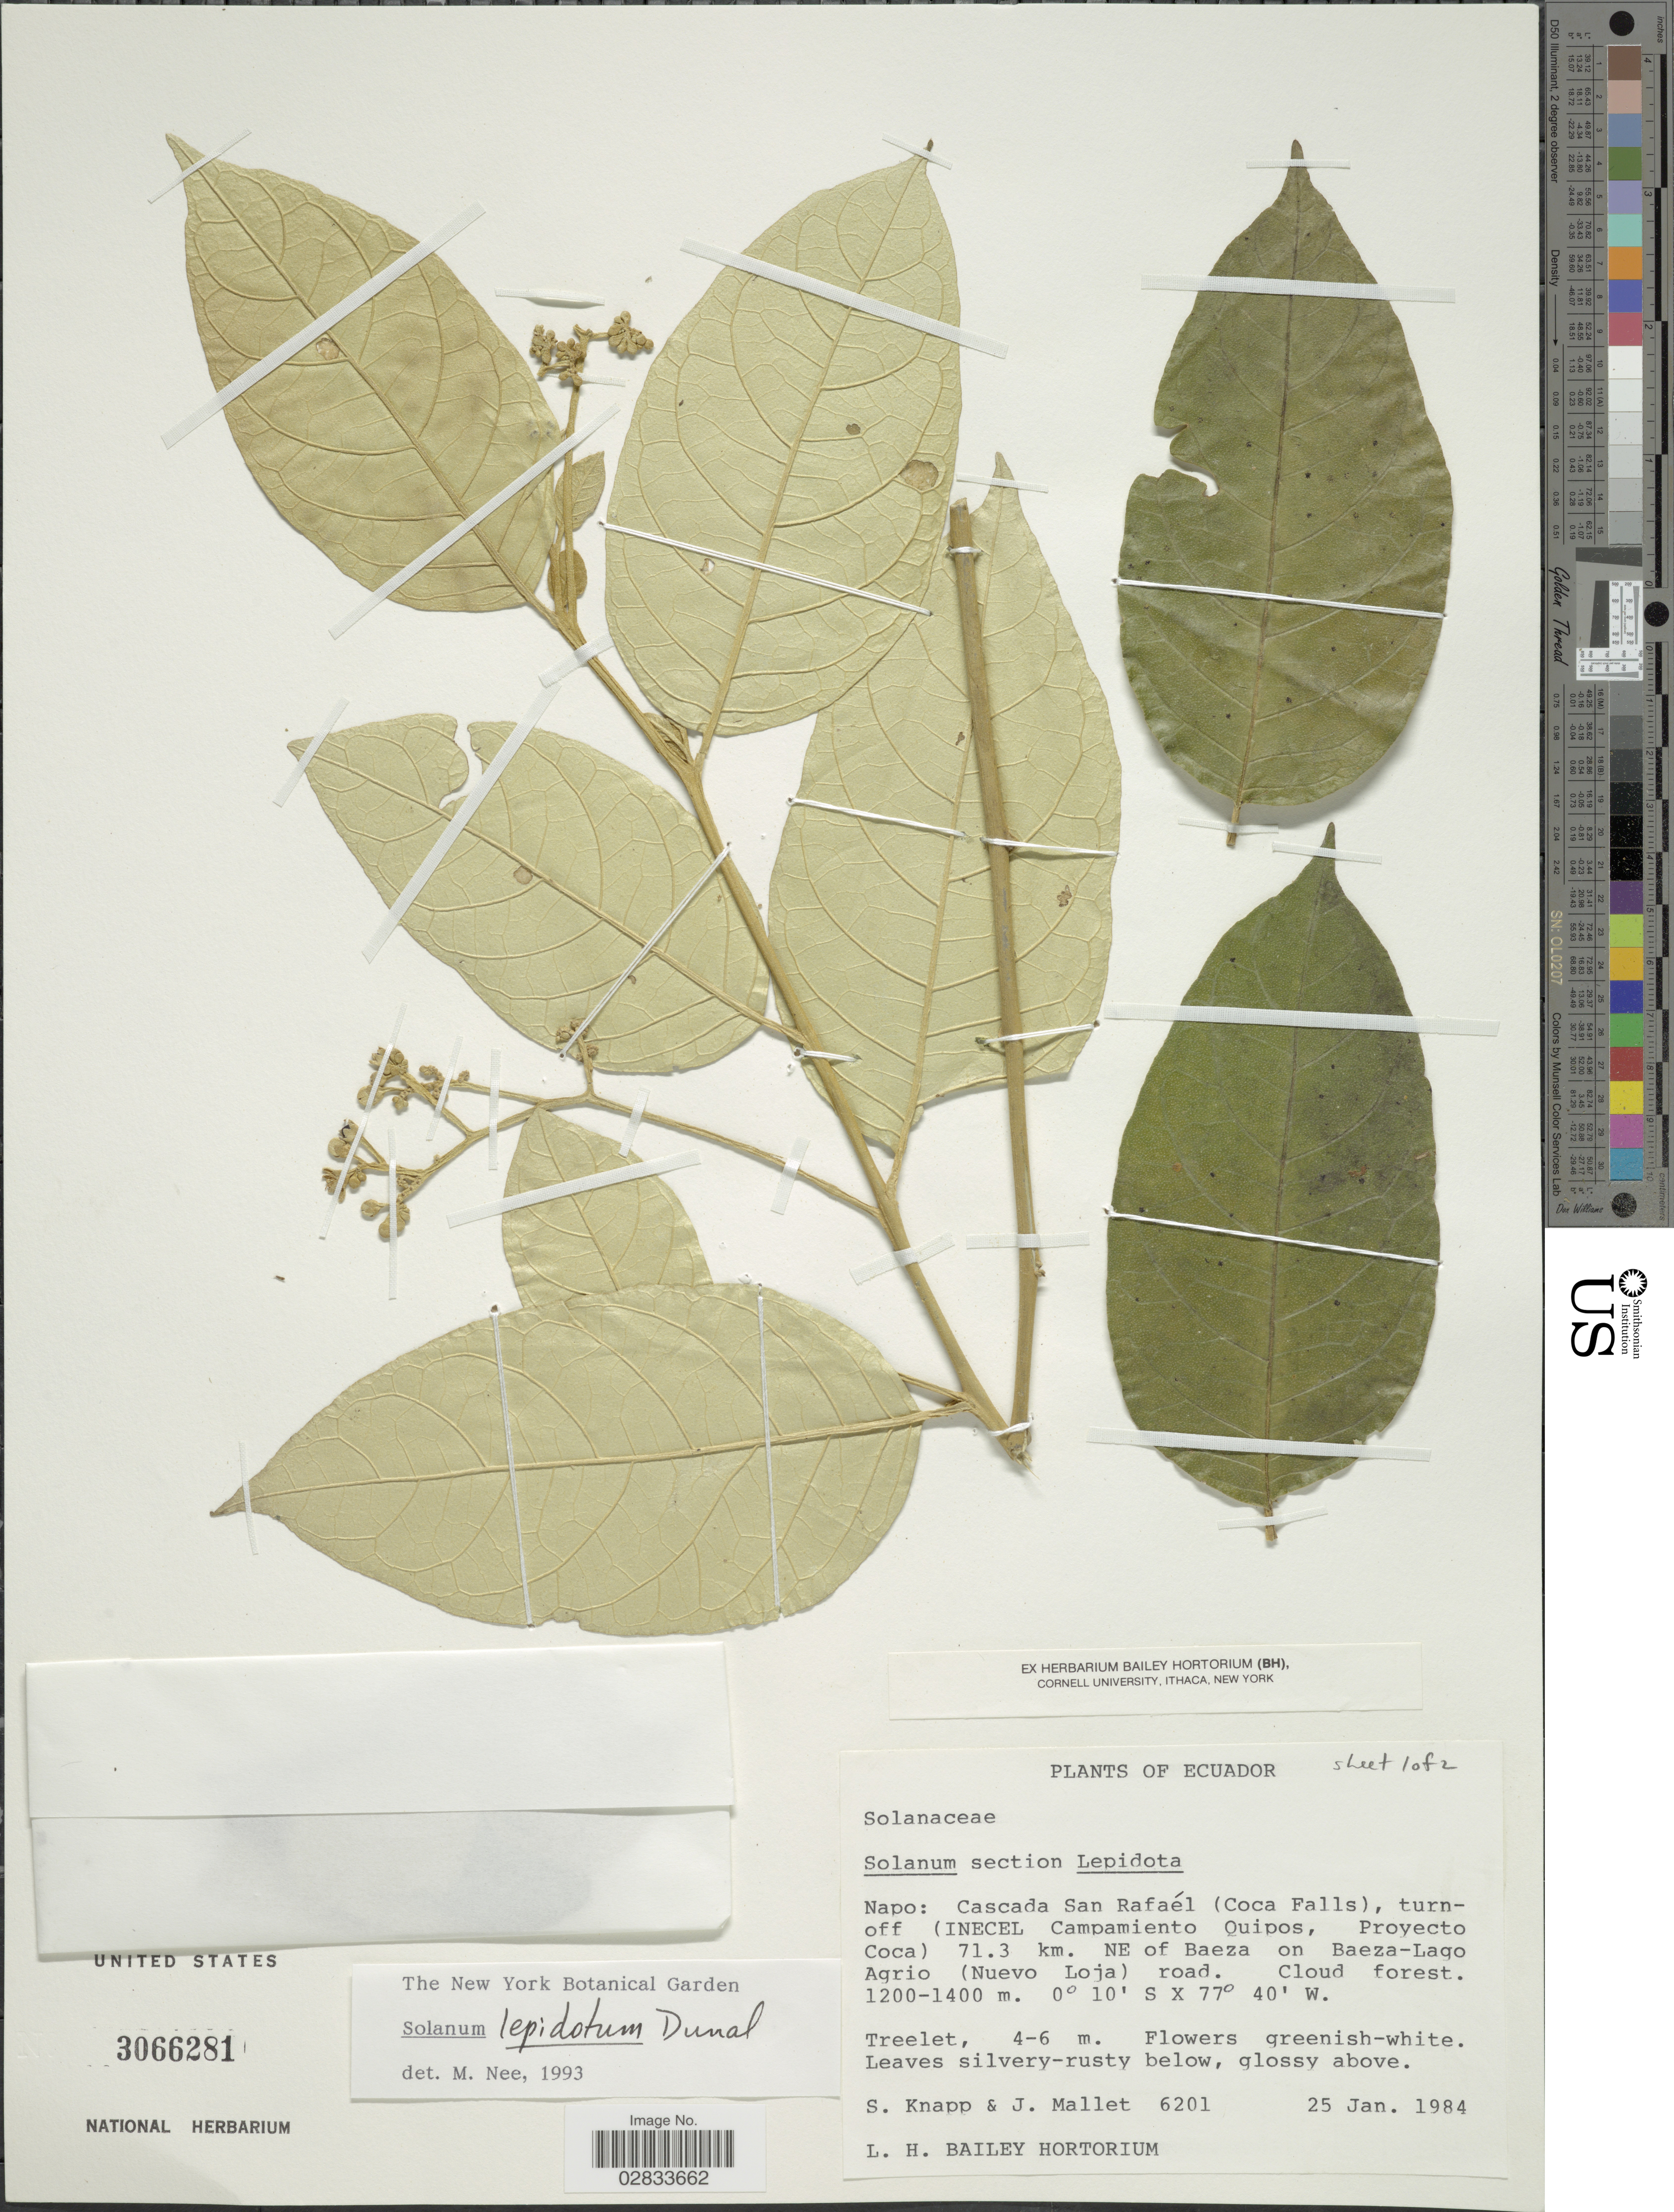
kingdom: Plantae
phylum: Tracheophyta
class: Magnoliopsida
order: Solanales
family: Solanaceae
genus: Solanum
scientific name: Solanum lepidotum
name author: Humb. & Bonpl. ex Dunal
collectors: S. Knapp & J. Mallet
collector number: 6201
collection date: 1984-01-25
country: Ecuador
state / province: Napo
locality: Napo: Cascada San Rafaél (Coca Falls), turnoff (INECEL Campamiento Quipos, Proyecto Coca) 71.3 km. NE of Baeza-Lago Agrio (Nuevo Loja) road, Cloud forest.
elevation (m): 1200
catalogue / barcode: US 3066281